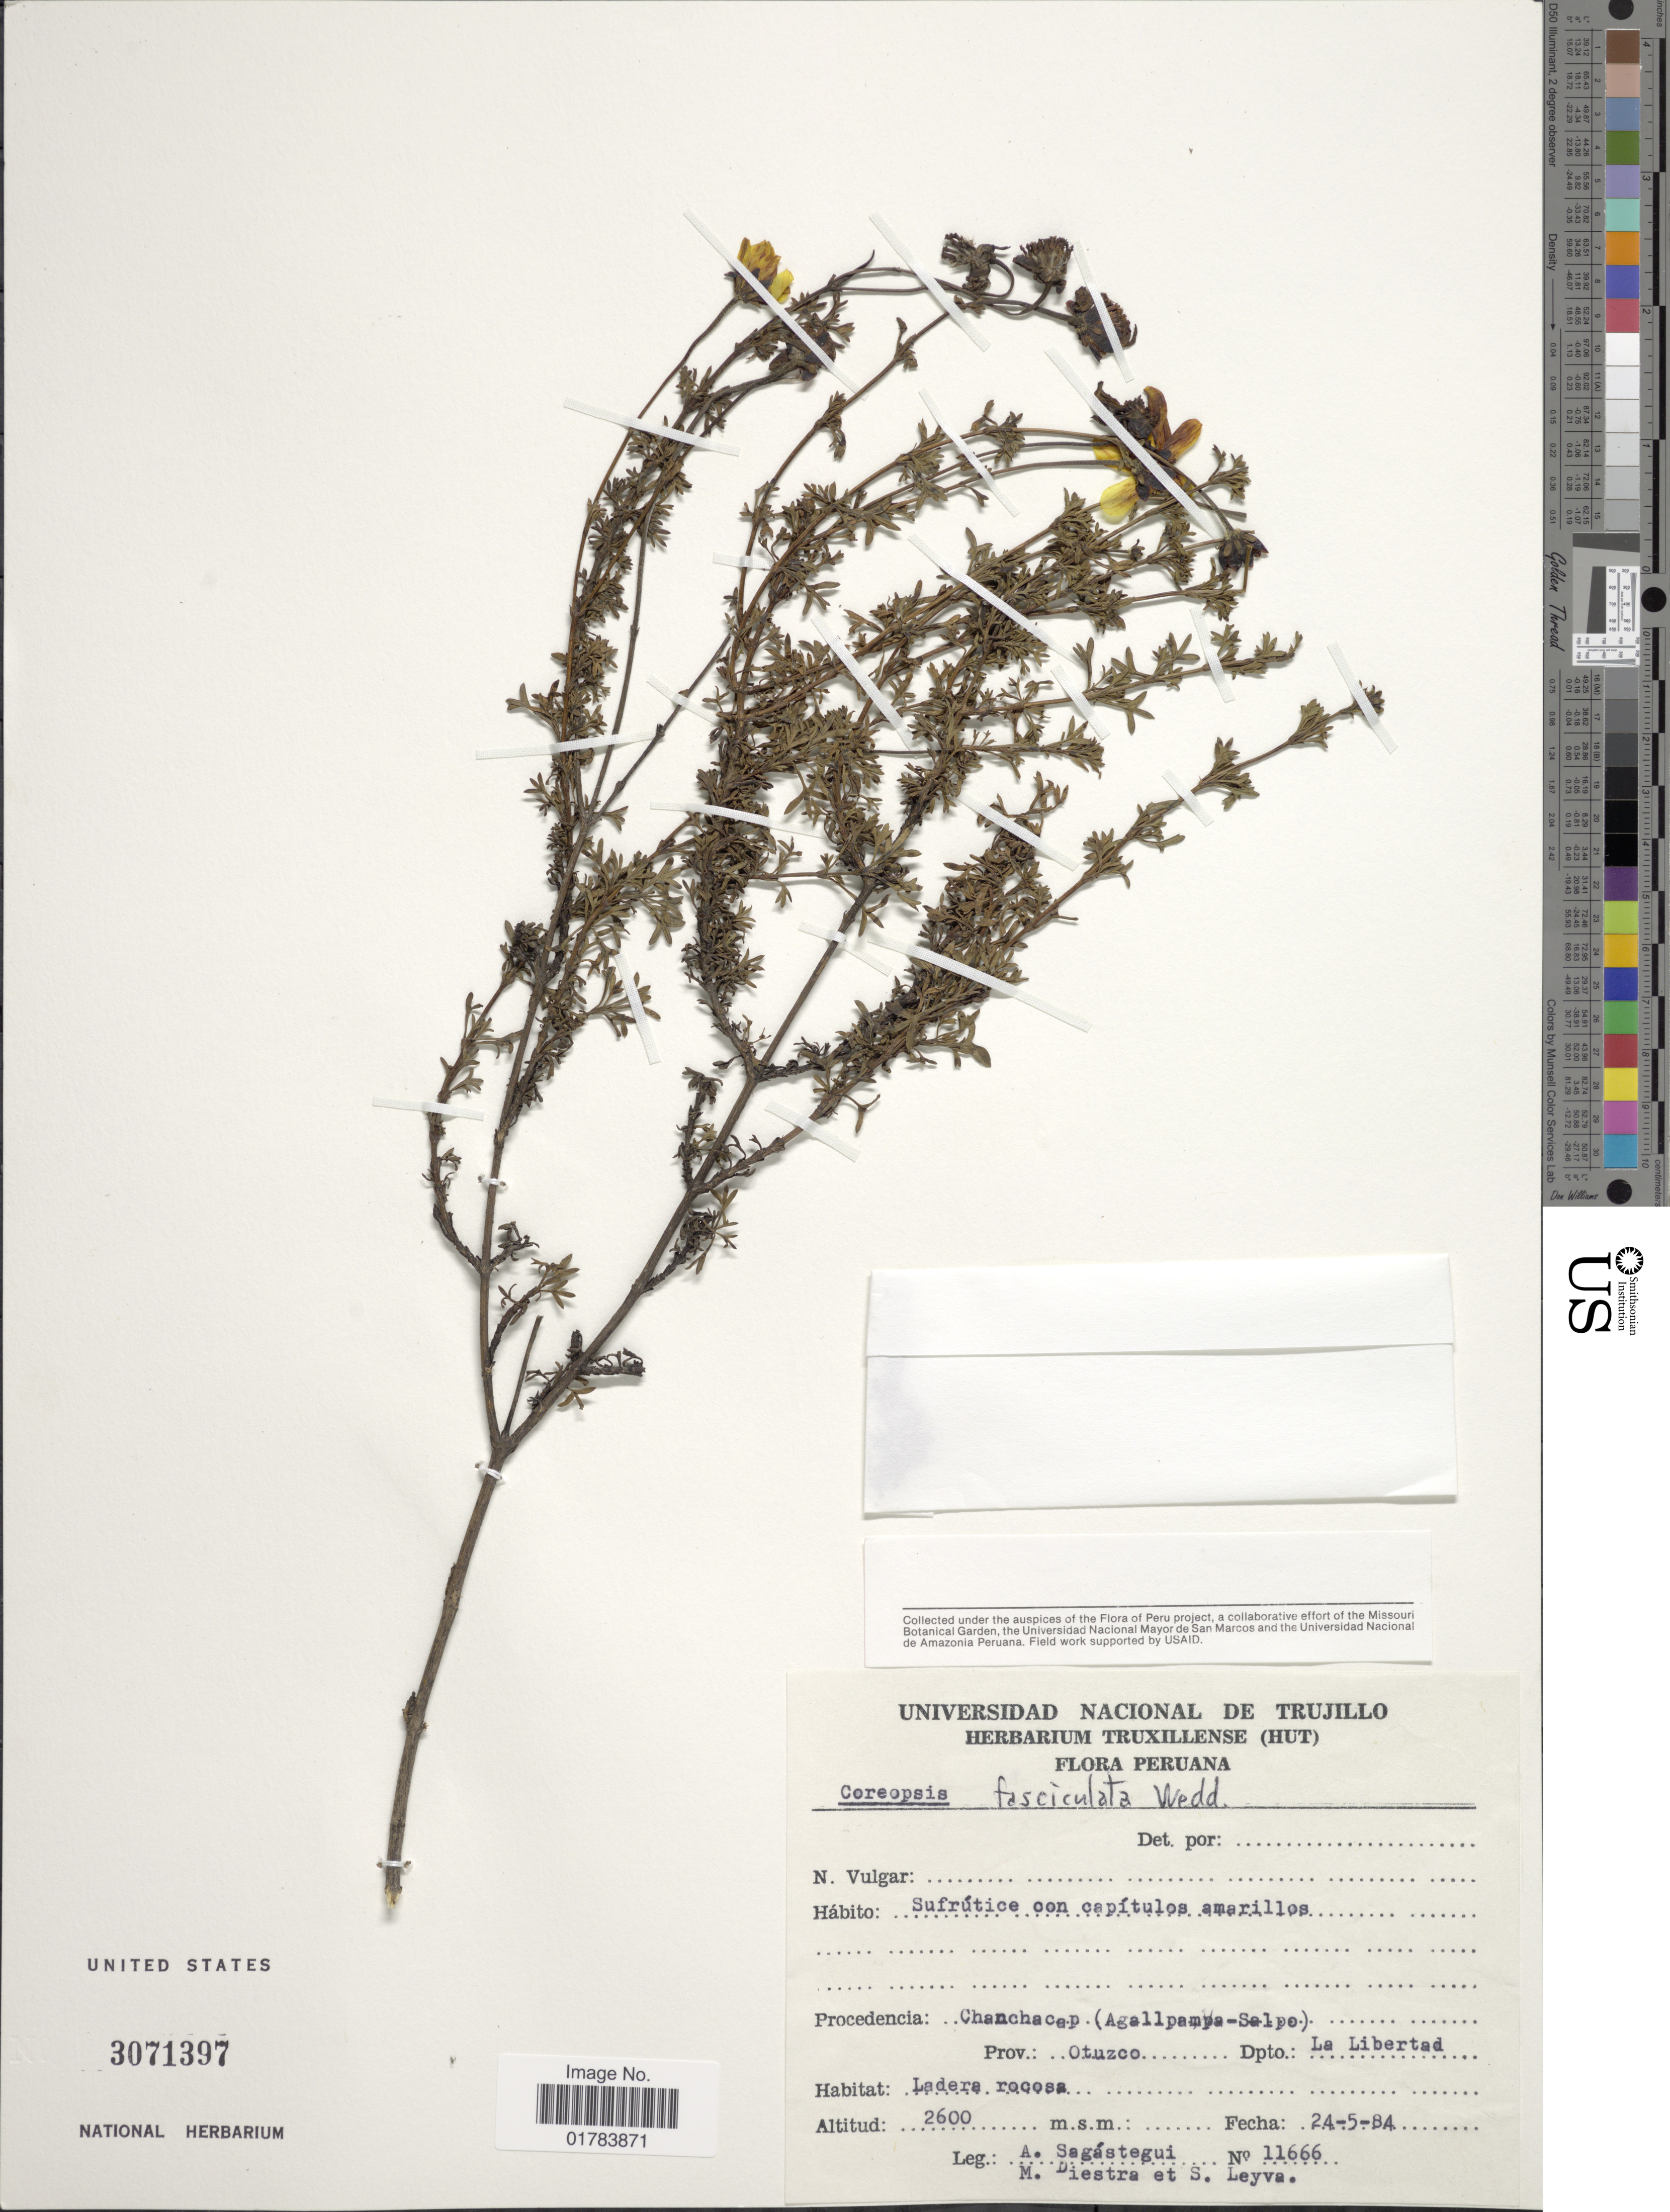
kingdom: Plantae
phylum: Tracheophyta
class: Magnoliopsida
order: Asterales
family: Asteraceae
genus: Coreopsis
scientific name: Coreopsis fasciculata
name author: Wedd.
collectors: A. Sagástegui A., M. Diestra & S. Leyva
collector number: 11666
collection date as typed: Transcribed d/m/y: 24/5/84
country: Peru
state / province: La Libertad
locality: Procedencia: Chanchacap (Agallpampa-Salpo), Prov: Otuzco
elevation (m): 2600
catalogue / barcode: US 3071397